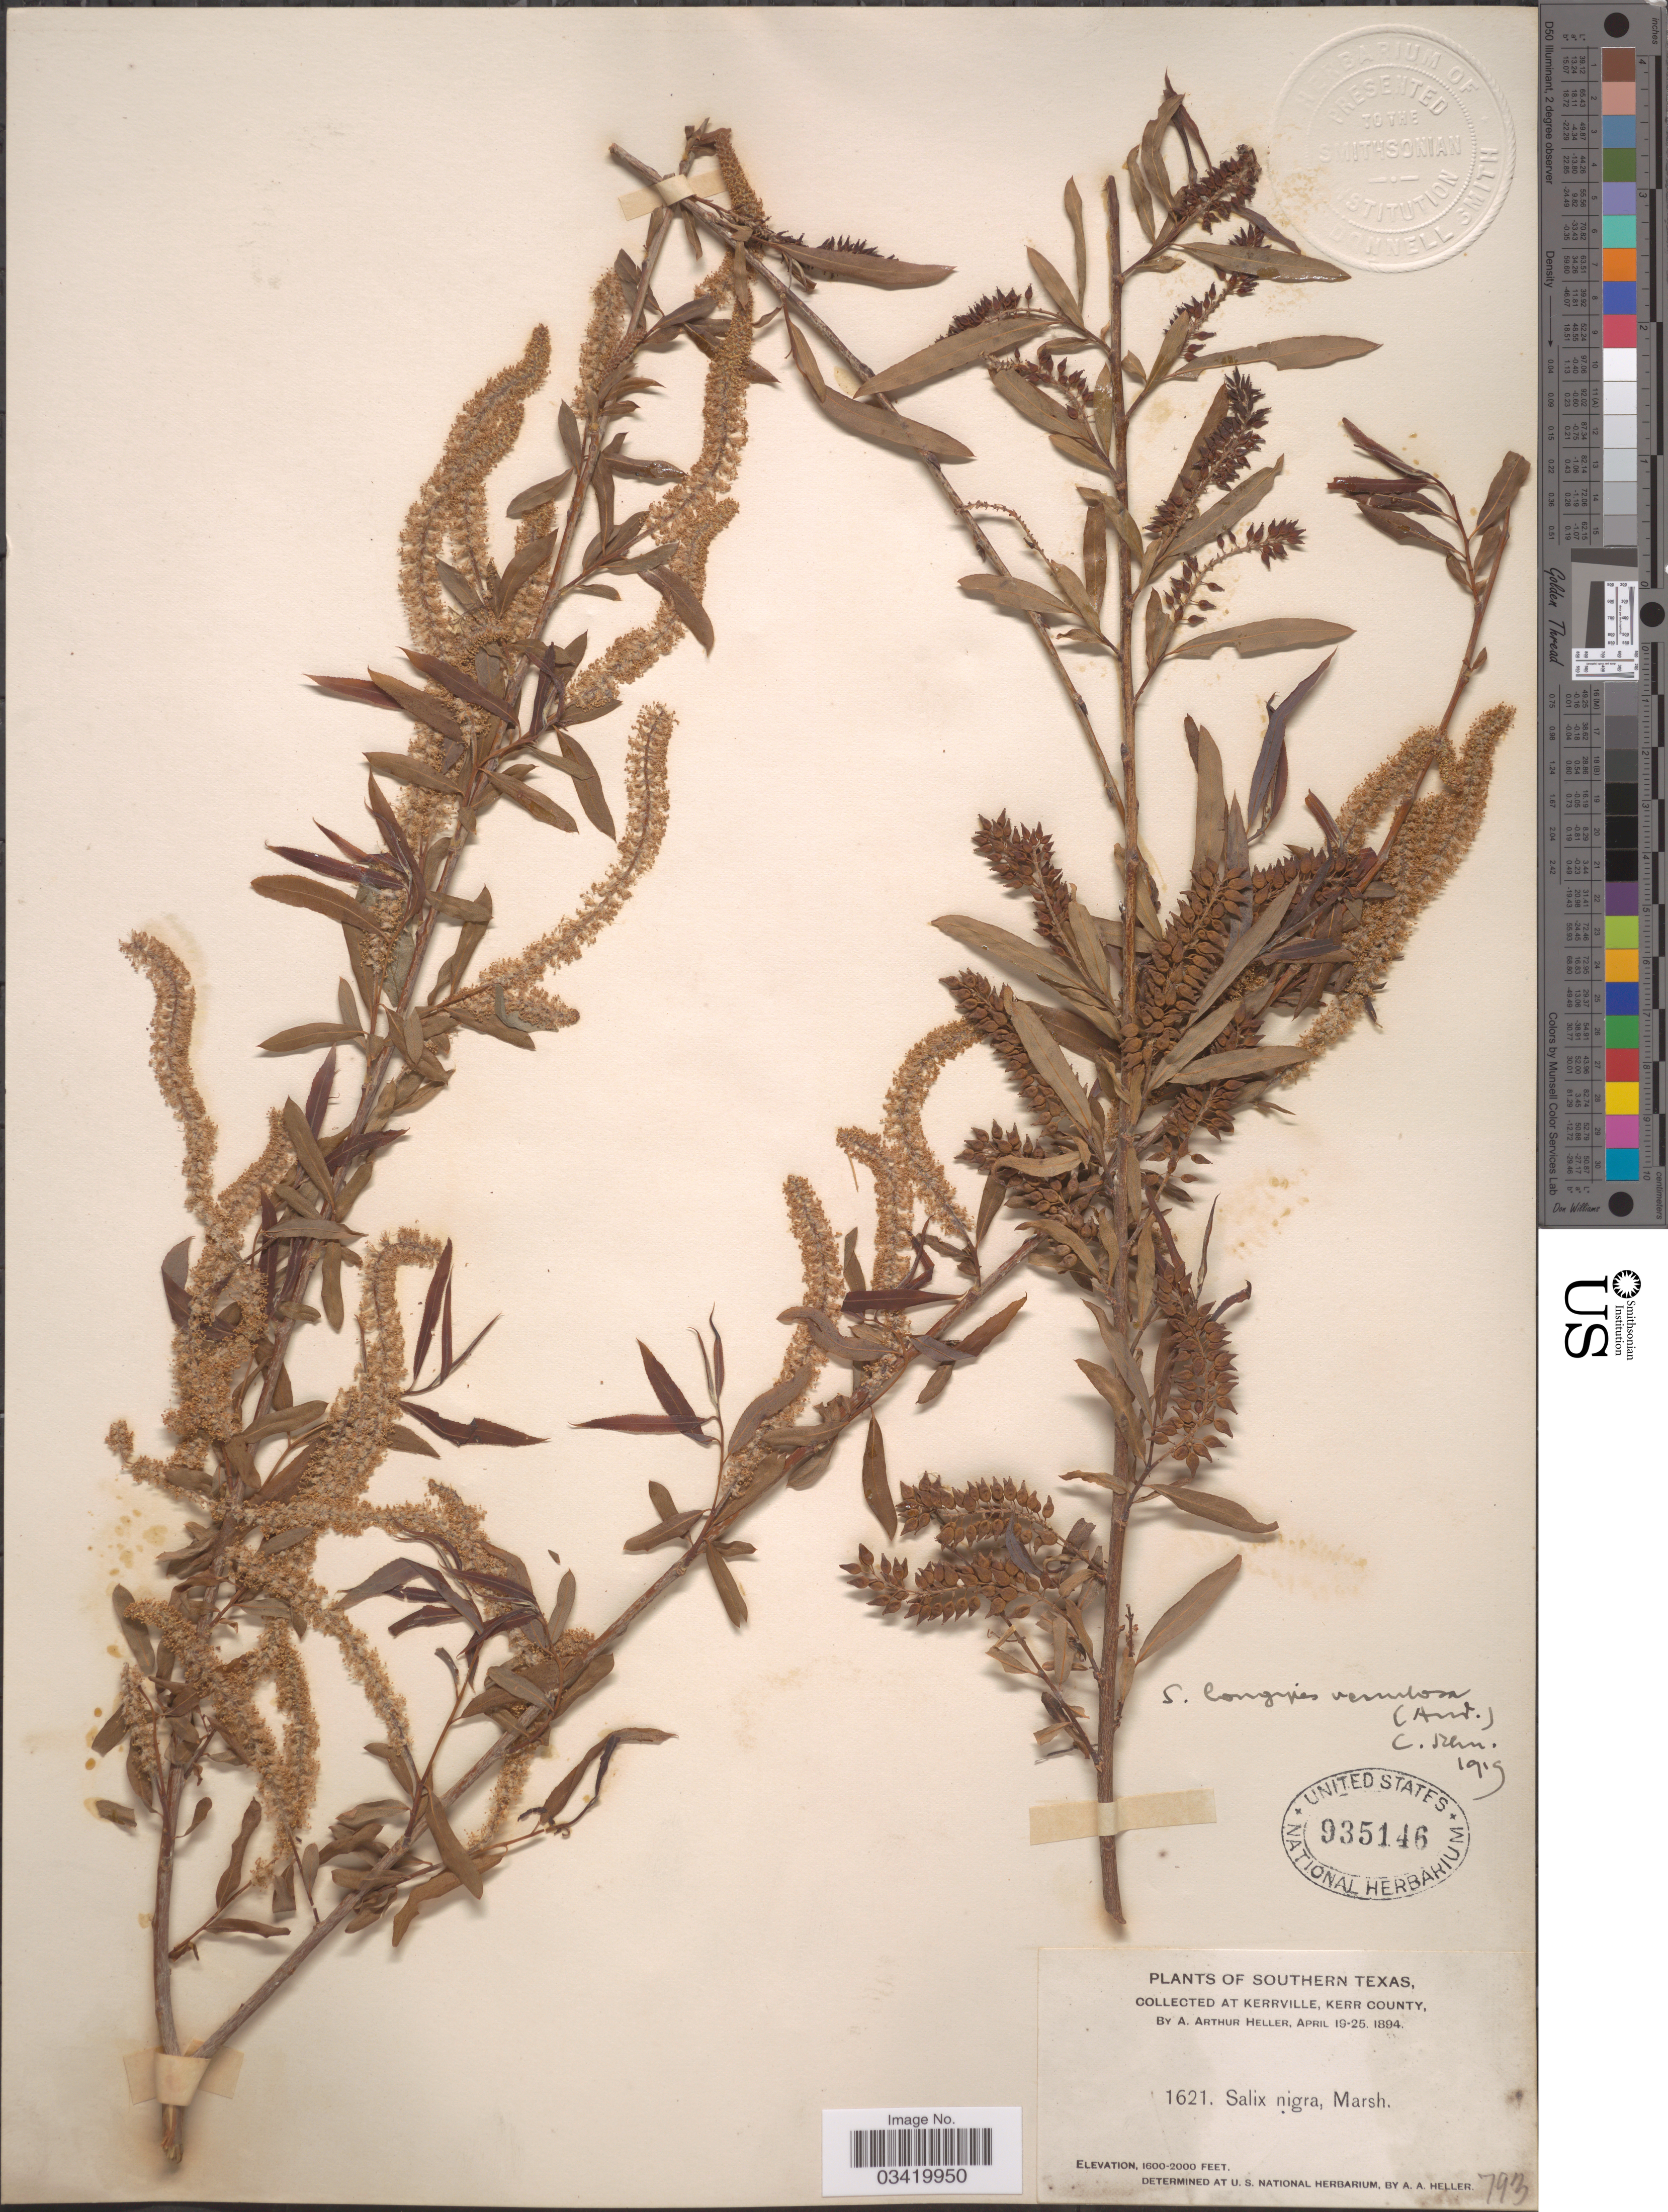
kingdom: Plantae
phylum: Tracheophyta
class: Magnoliopsida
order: Malpighiales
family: Salicaceae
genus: Salix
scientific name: Salix caroliniana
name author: Michx.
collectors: A. A. Heller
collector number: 1621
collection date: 1894-04-19/1894-04-25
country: United States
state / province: Texas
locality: Southern Texas. At Kerrville, Kerr County.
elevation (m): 488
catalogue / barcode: US 935146